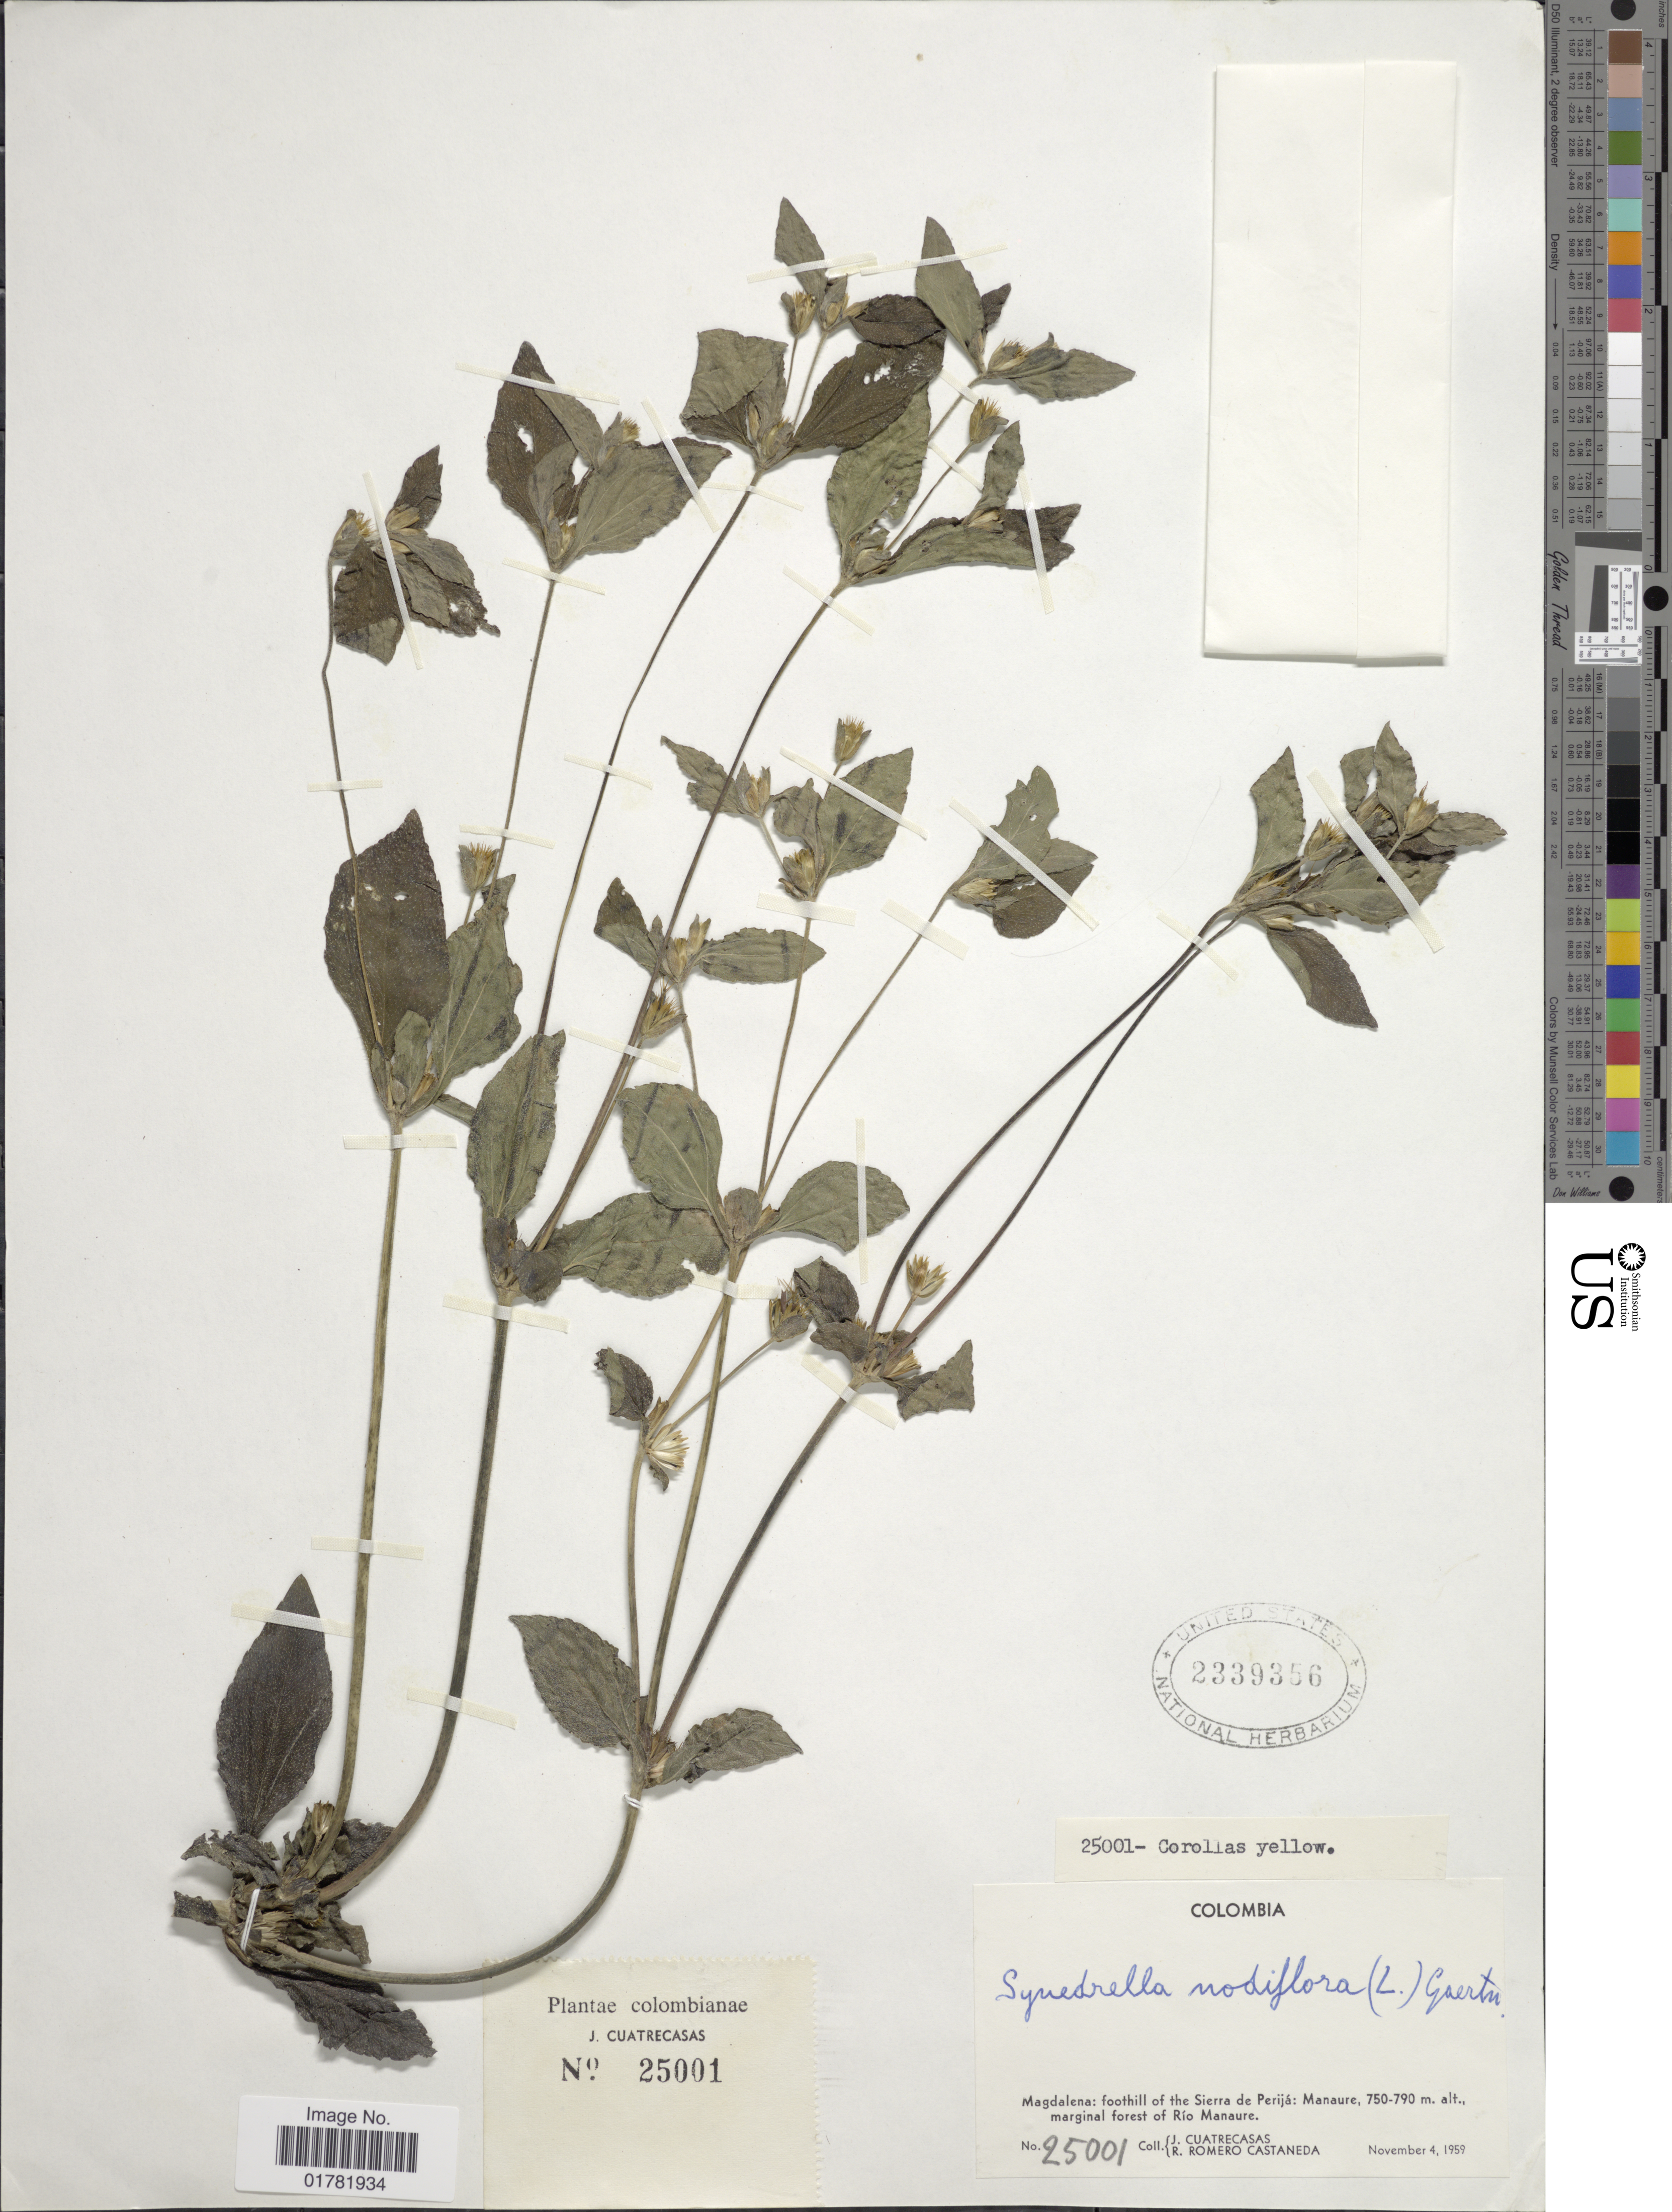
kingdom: Plantae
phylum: Tracheophyta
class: Magnoliopsida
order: Asterales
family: Asteraceae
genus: Synedrella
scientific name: Synedrella nodiflora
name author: (L.) Gaertn.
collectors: J. Cuatrecasas & R. Romero Castañeda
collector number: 25001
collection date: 1959-11-04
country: Colombia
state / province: Magdalena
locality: Fotthill of the Sierra de Perijá: Manaure., marginal forest of Río Manaure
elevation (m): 750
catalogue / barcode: US 2339356